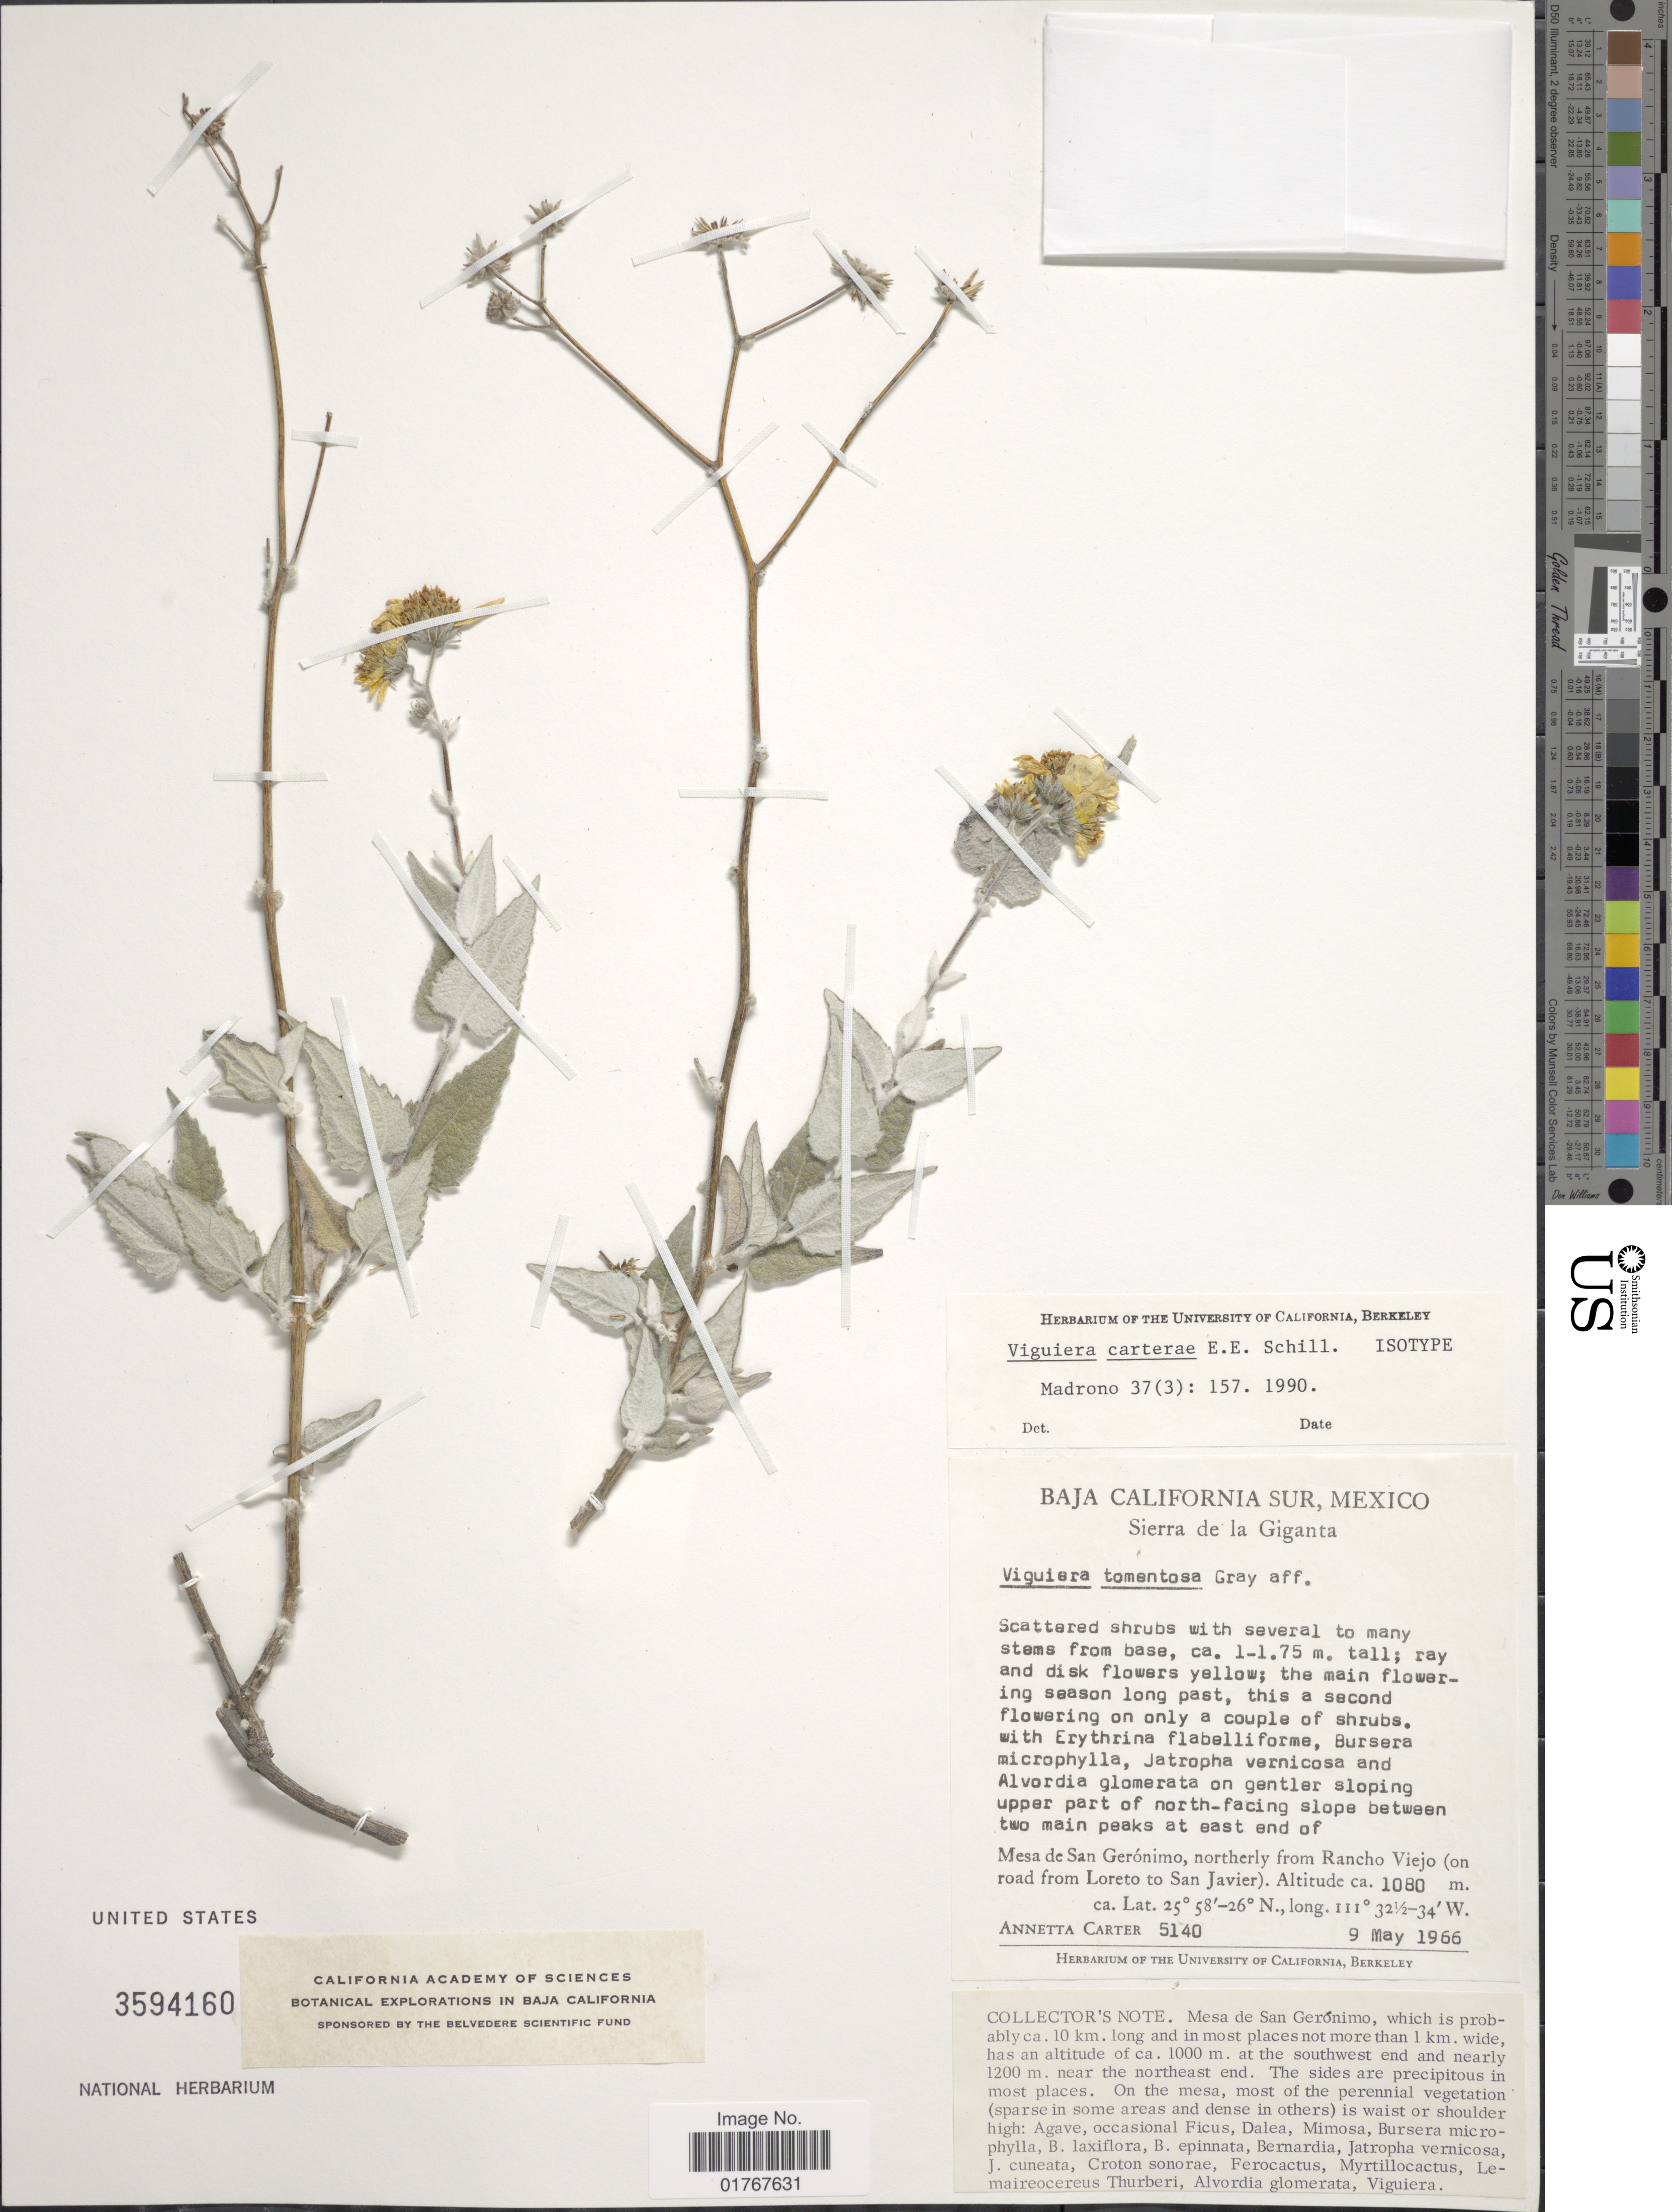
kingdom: Plantae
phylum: Tracheophyta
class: Magnoliopsida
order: Asterales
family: Asteraceae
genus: Viguiera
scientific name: Viguiera carterae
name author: E.E. Schill.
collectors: A. Carter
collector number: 5140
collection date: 1966-05-09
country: Mexico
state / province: Baja California Sur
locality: Sierra de la Giganta, on gentler sloping upper part of north-facing slope between two main peaks at east of Mesa de San Géronimo, northerly from Rancho Viejo (on road from Loreto to San Javier)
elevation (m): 1080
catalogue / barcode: US 3594160